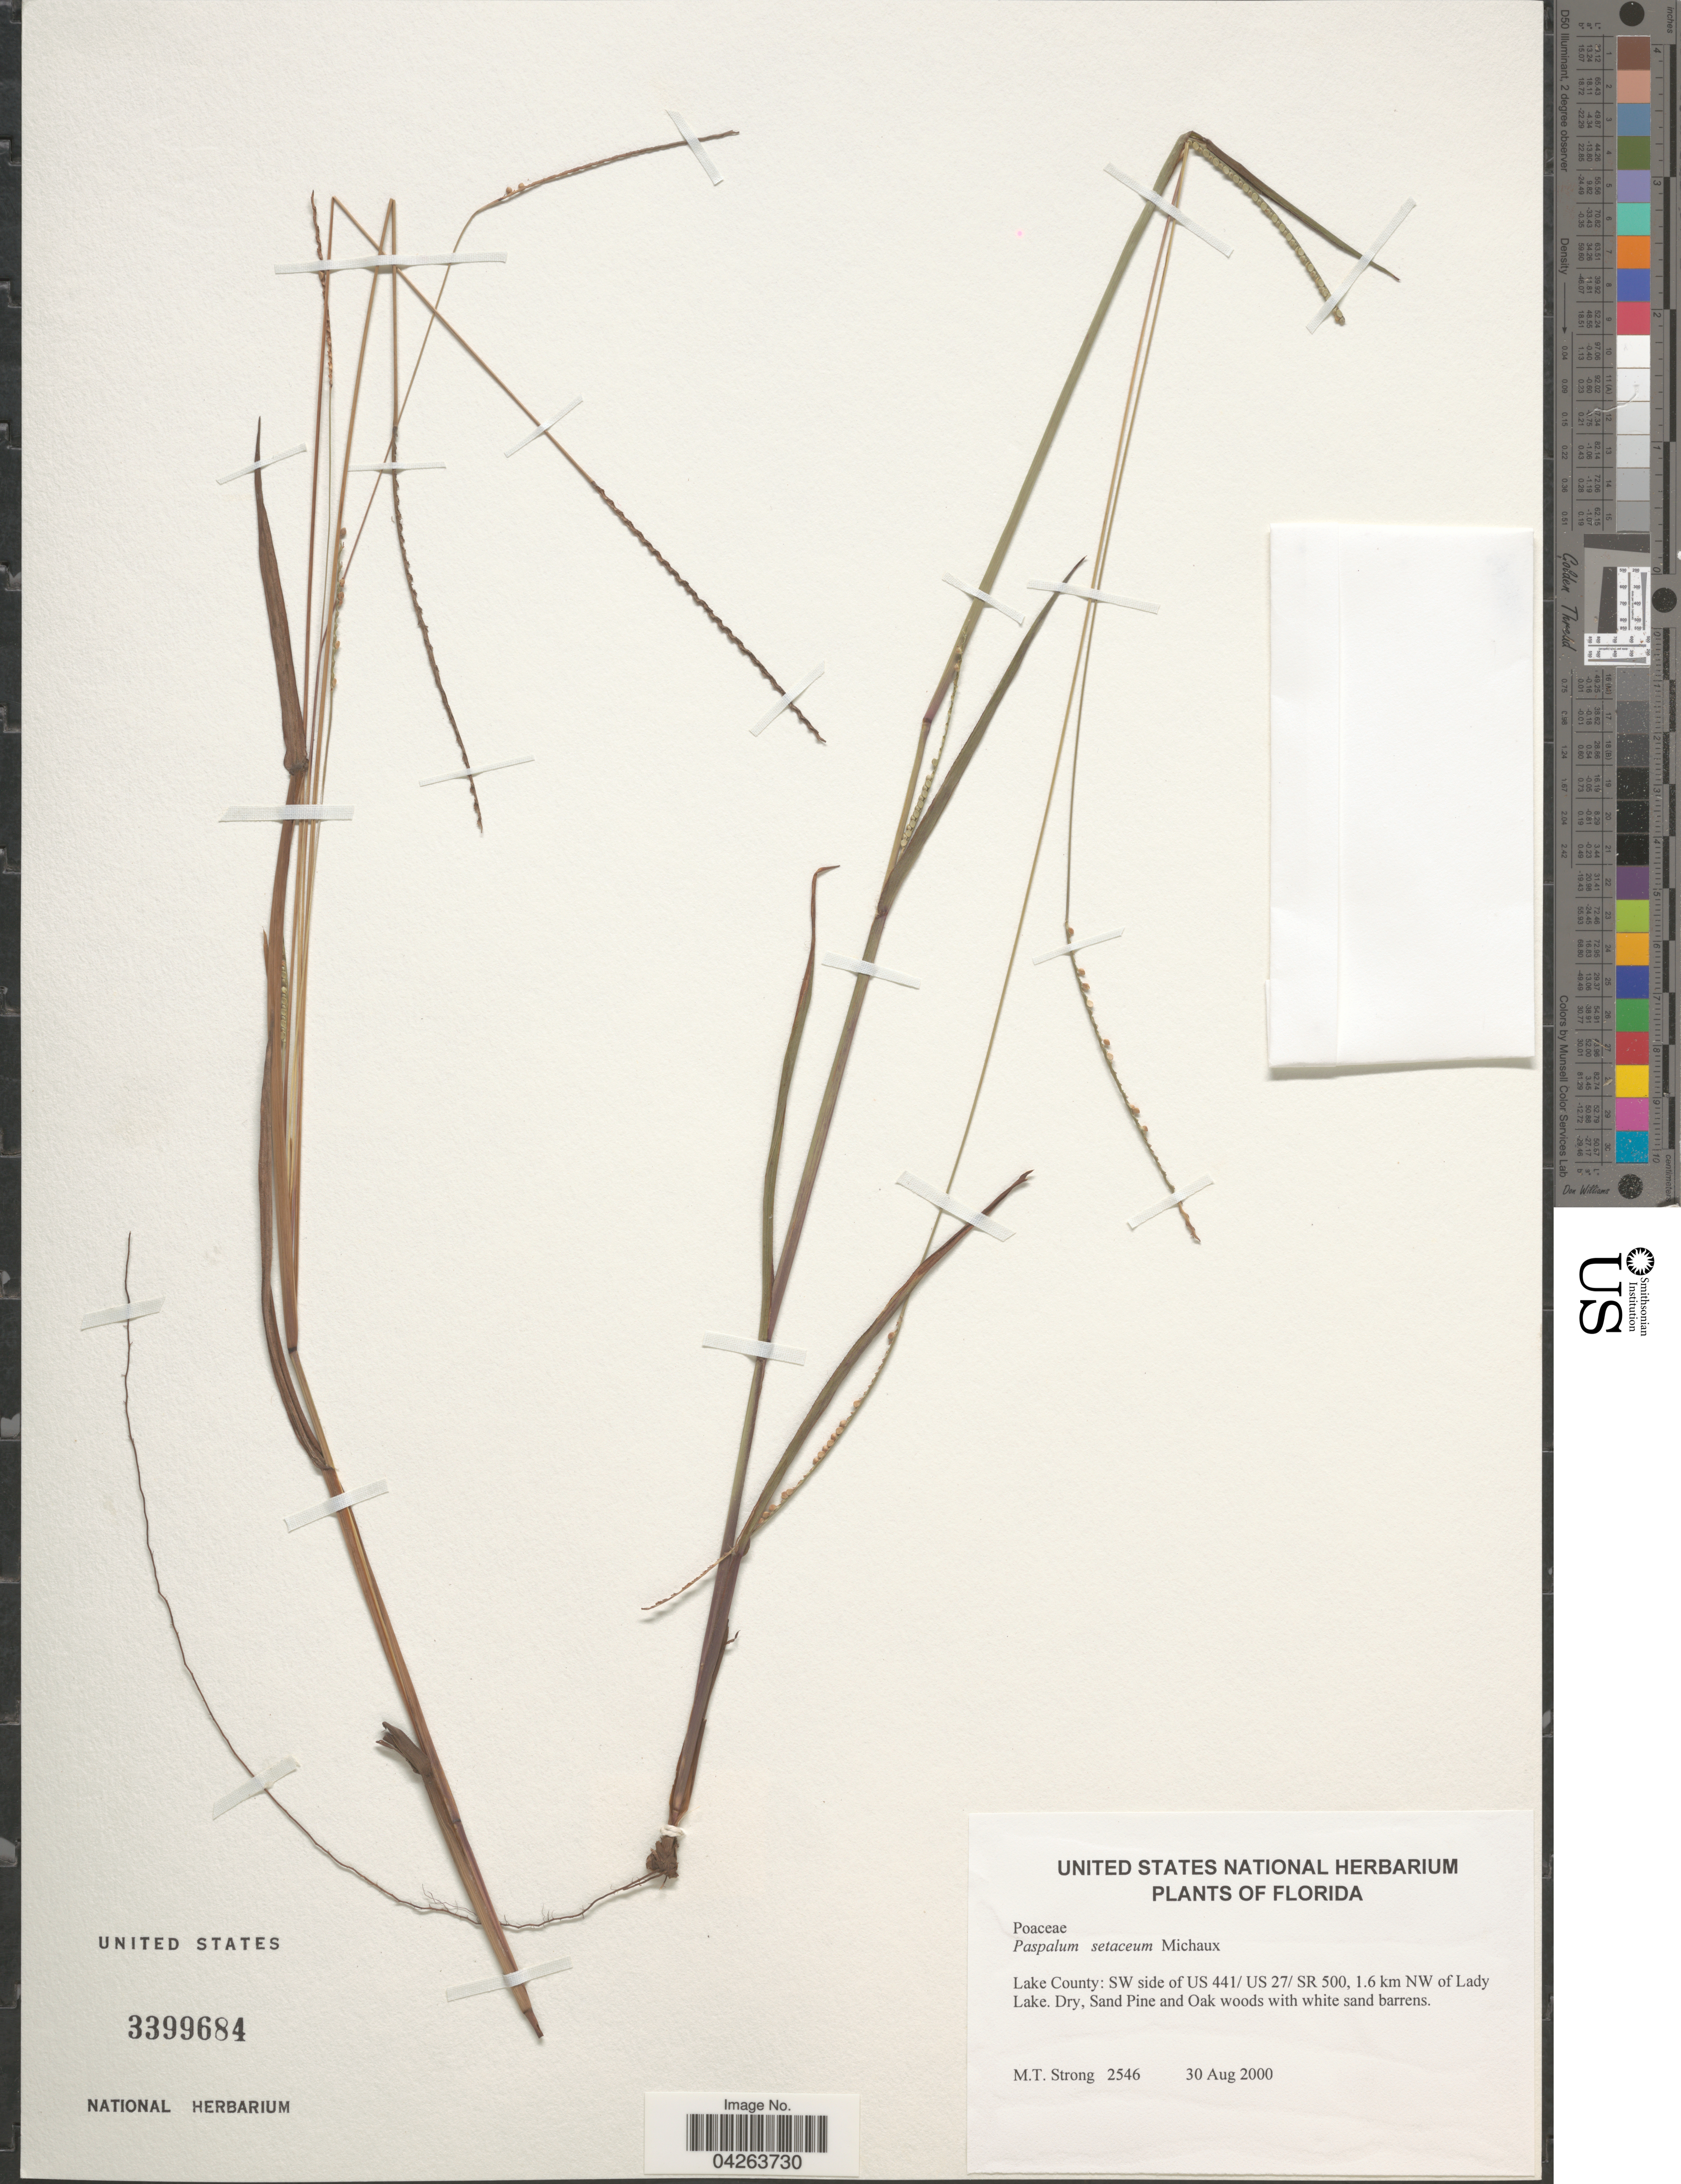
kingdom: Plantae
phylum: Tracheophyta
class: Liliopsida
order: Poales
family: Poaceae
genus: Paspalum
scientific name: Paspalum setaceum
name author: Michx.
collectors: M. T. Strong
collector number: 2546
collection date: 2000-08-30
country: United States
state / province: Florida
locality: Lake County: SW side of US 441/ US 27/ SR 500, 1.6 km NW of Lady Lake.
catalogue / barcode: US 3399684